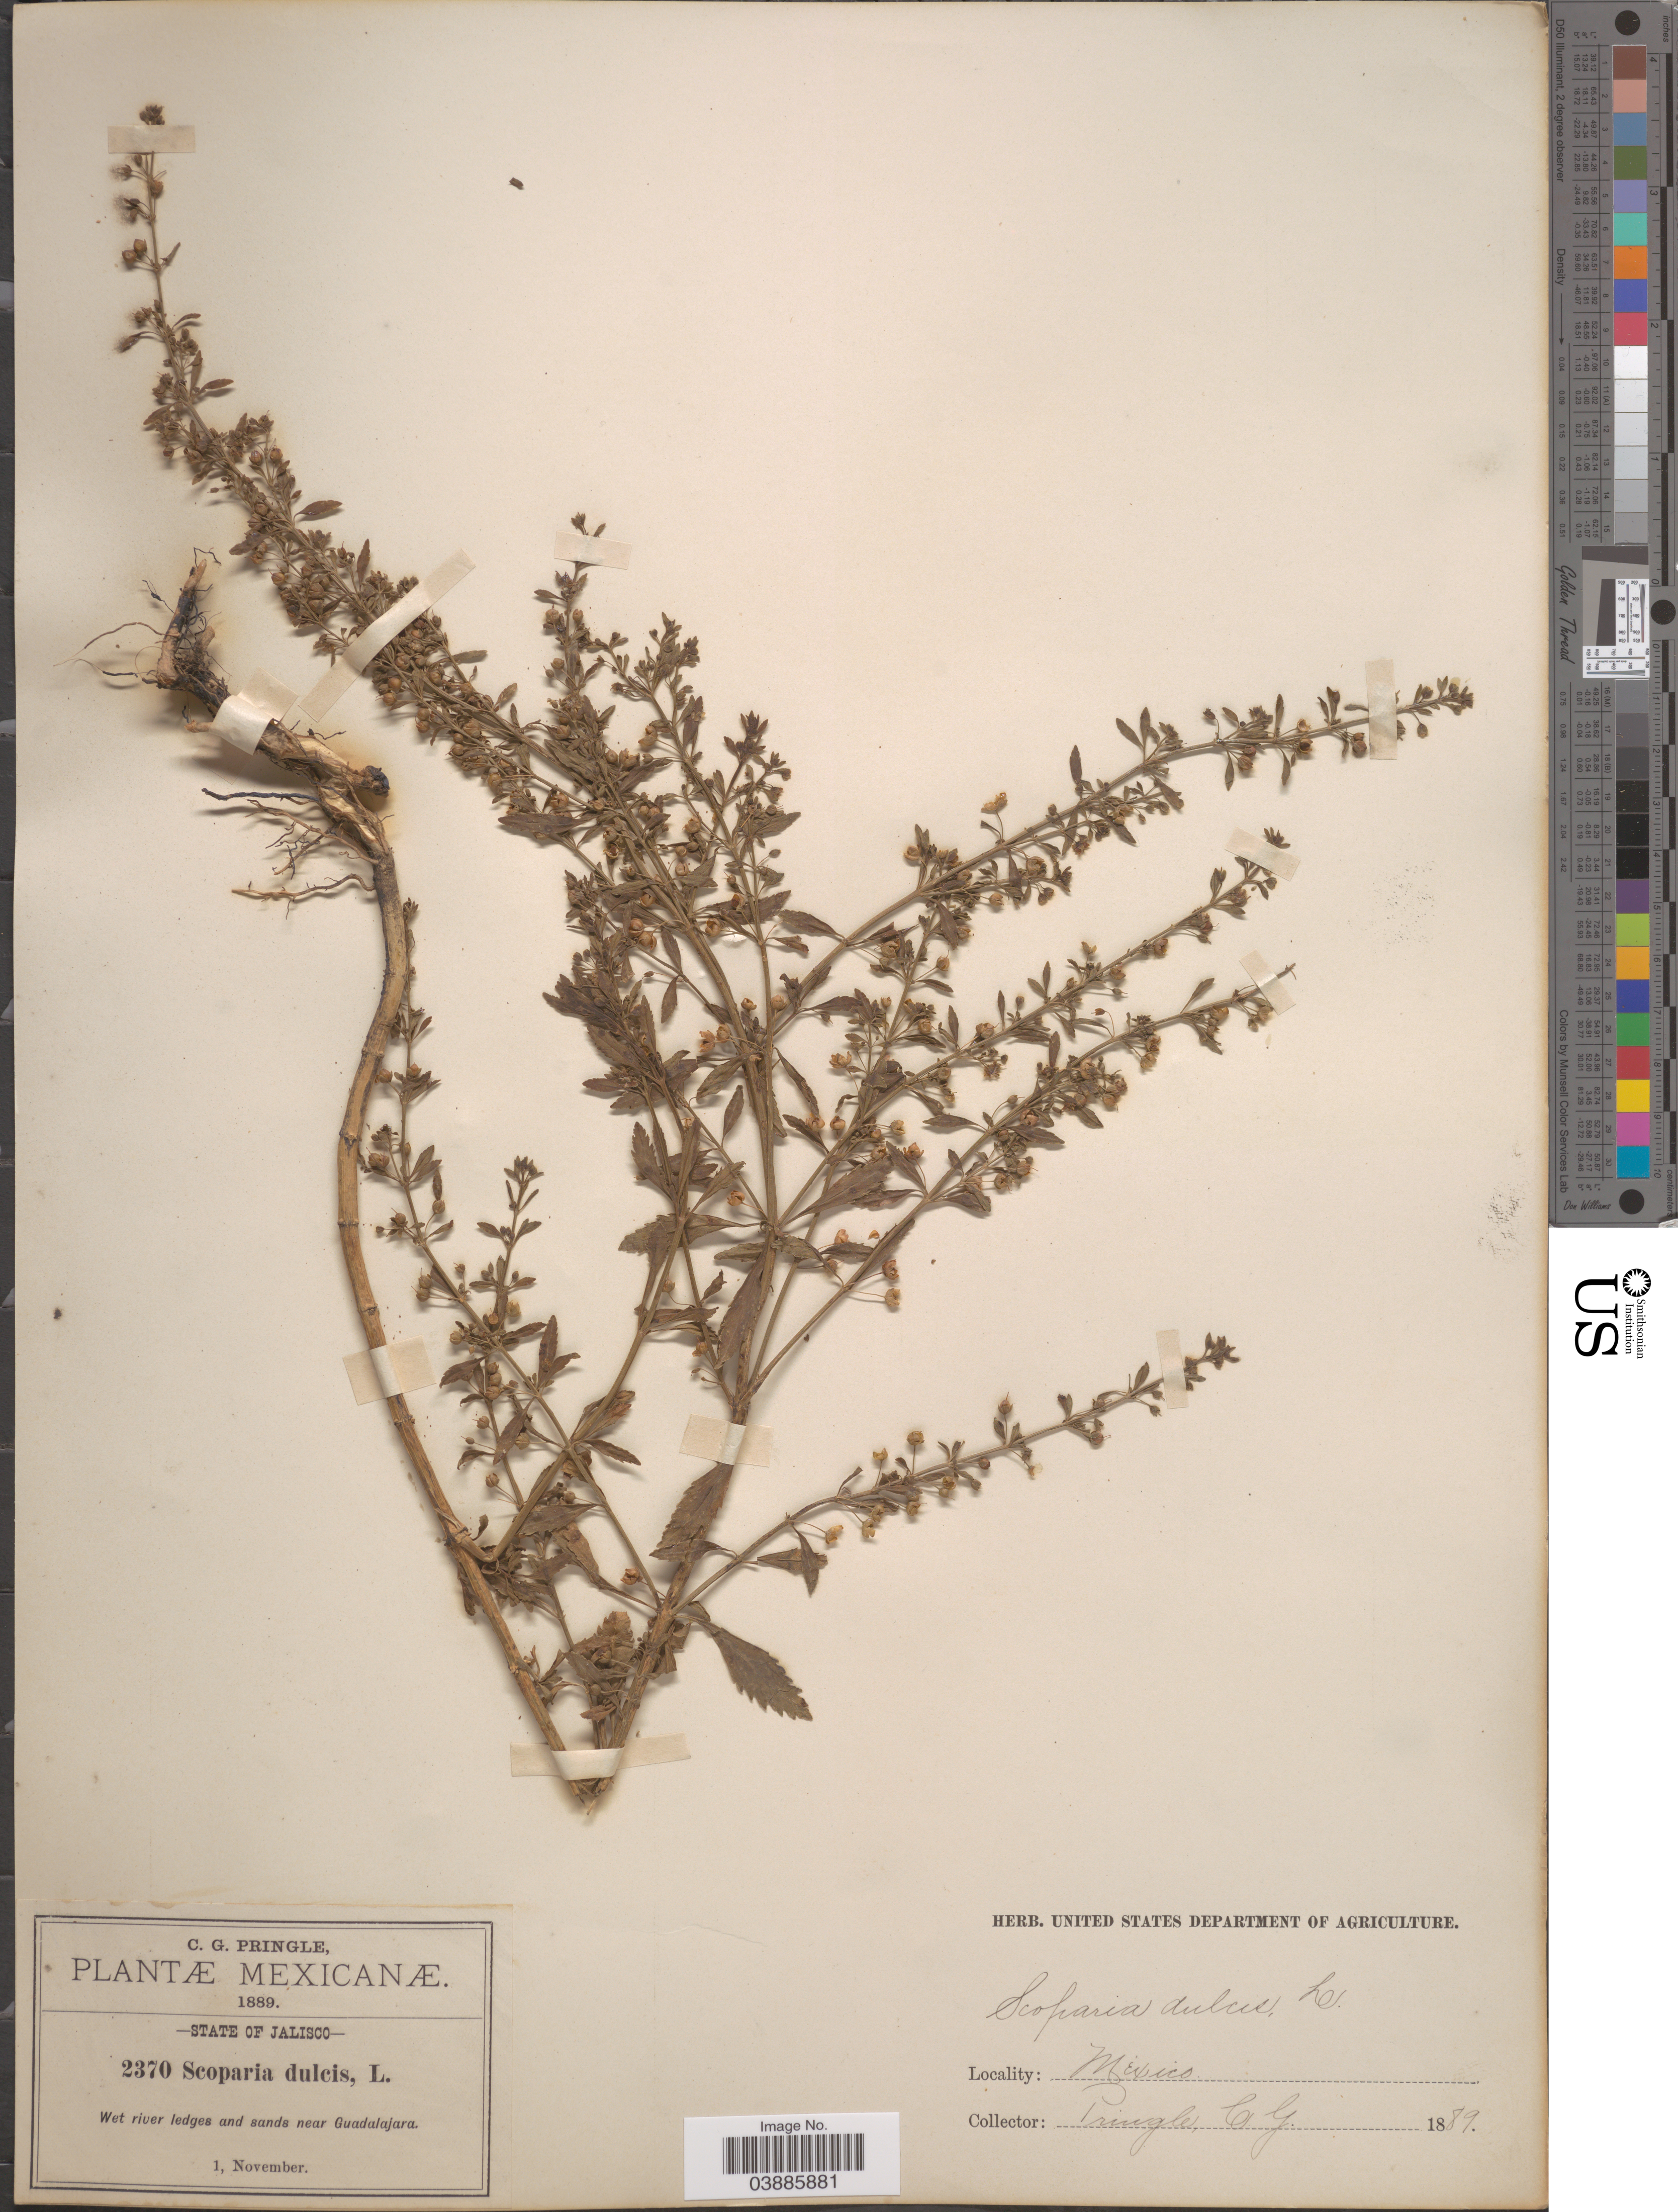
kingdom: Plantae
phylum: Tracheophyta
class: Magnoliopsida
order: Lamiales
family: Plantaginaceae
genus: Scoparia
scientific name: Scoparia dulcis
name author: L.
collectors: C. G. Pringle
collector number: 2370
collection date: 1889-11-01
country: Mexico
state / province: Jalisco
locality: Wet river ledges and sands near Guadalajara.